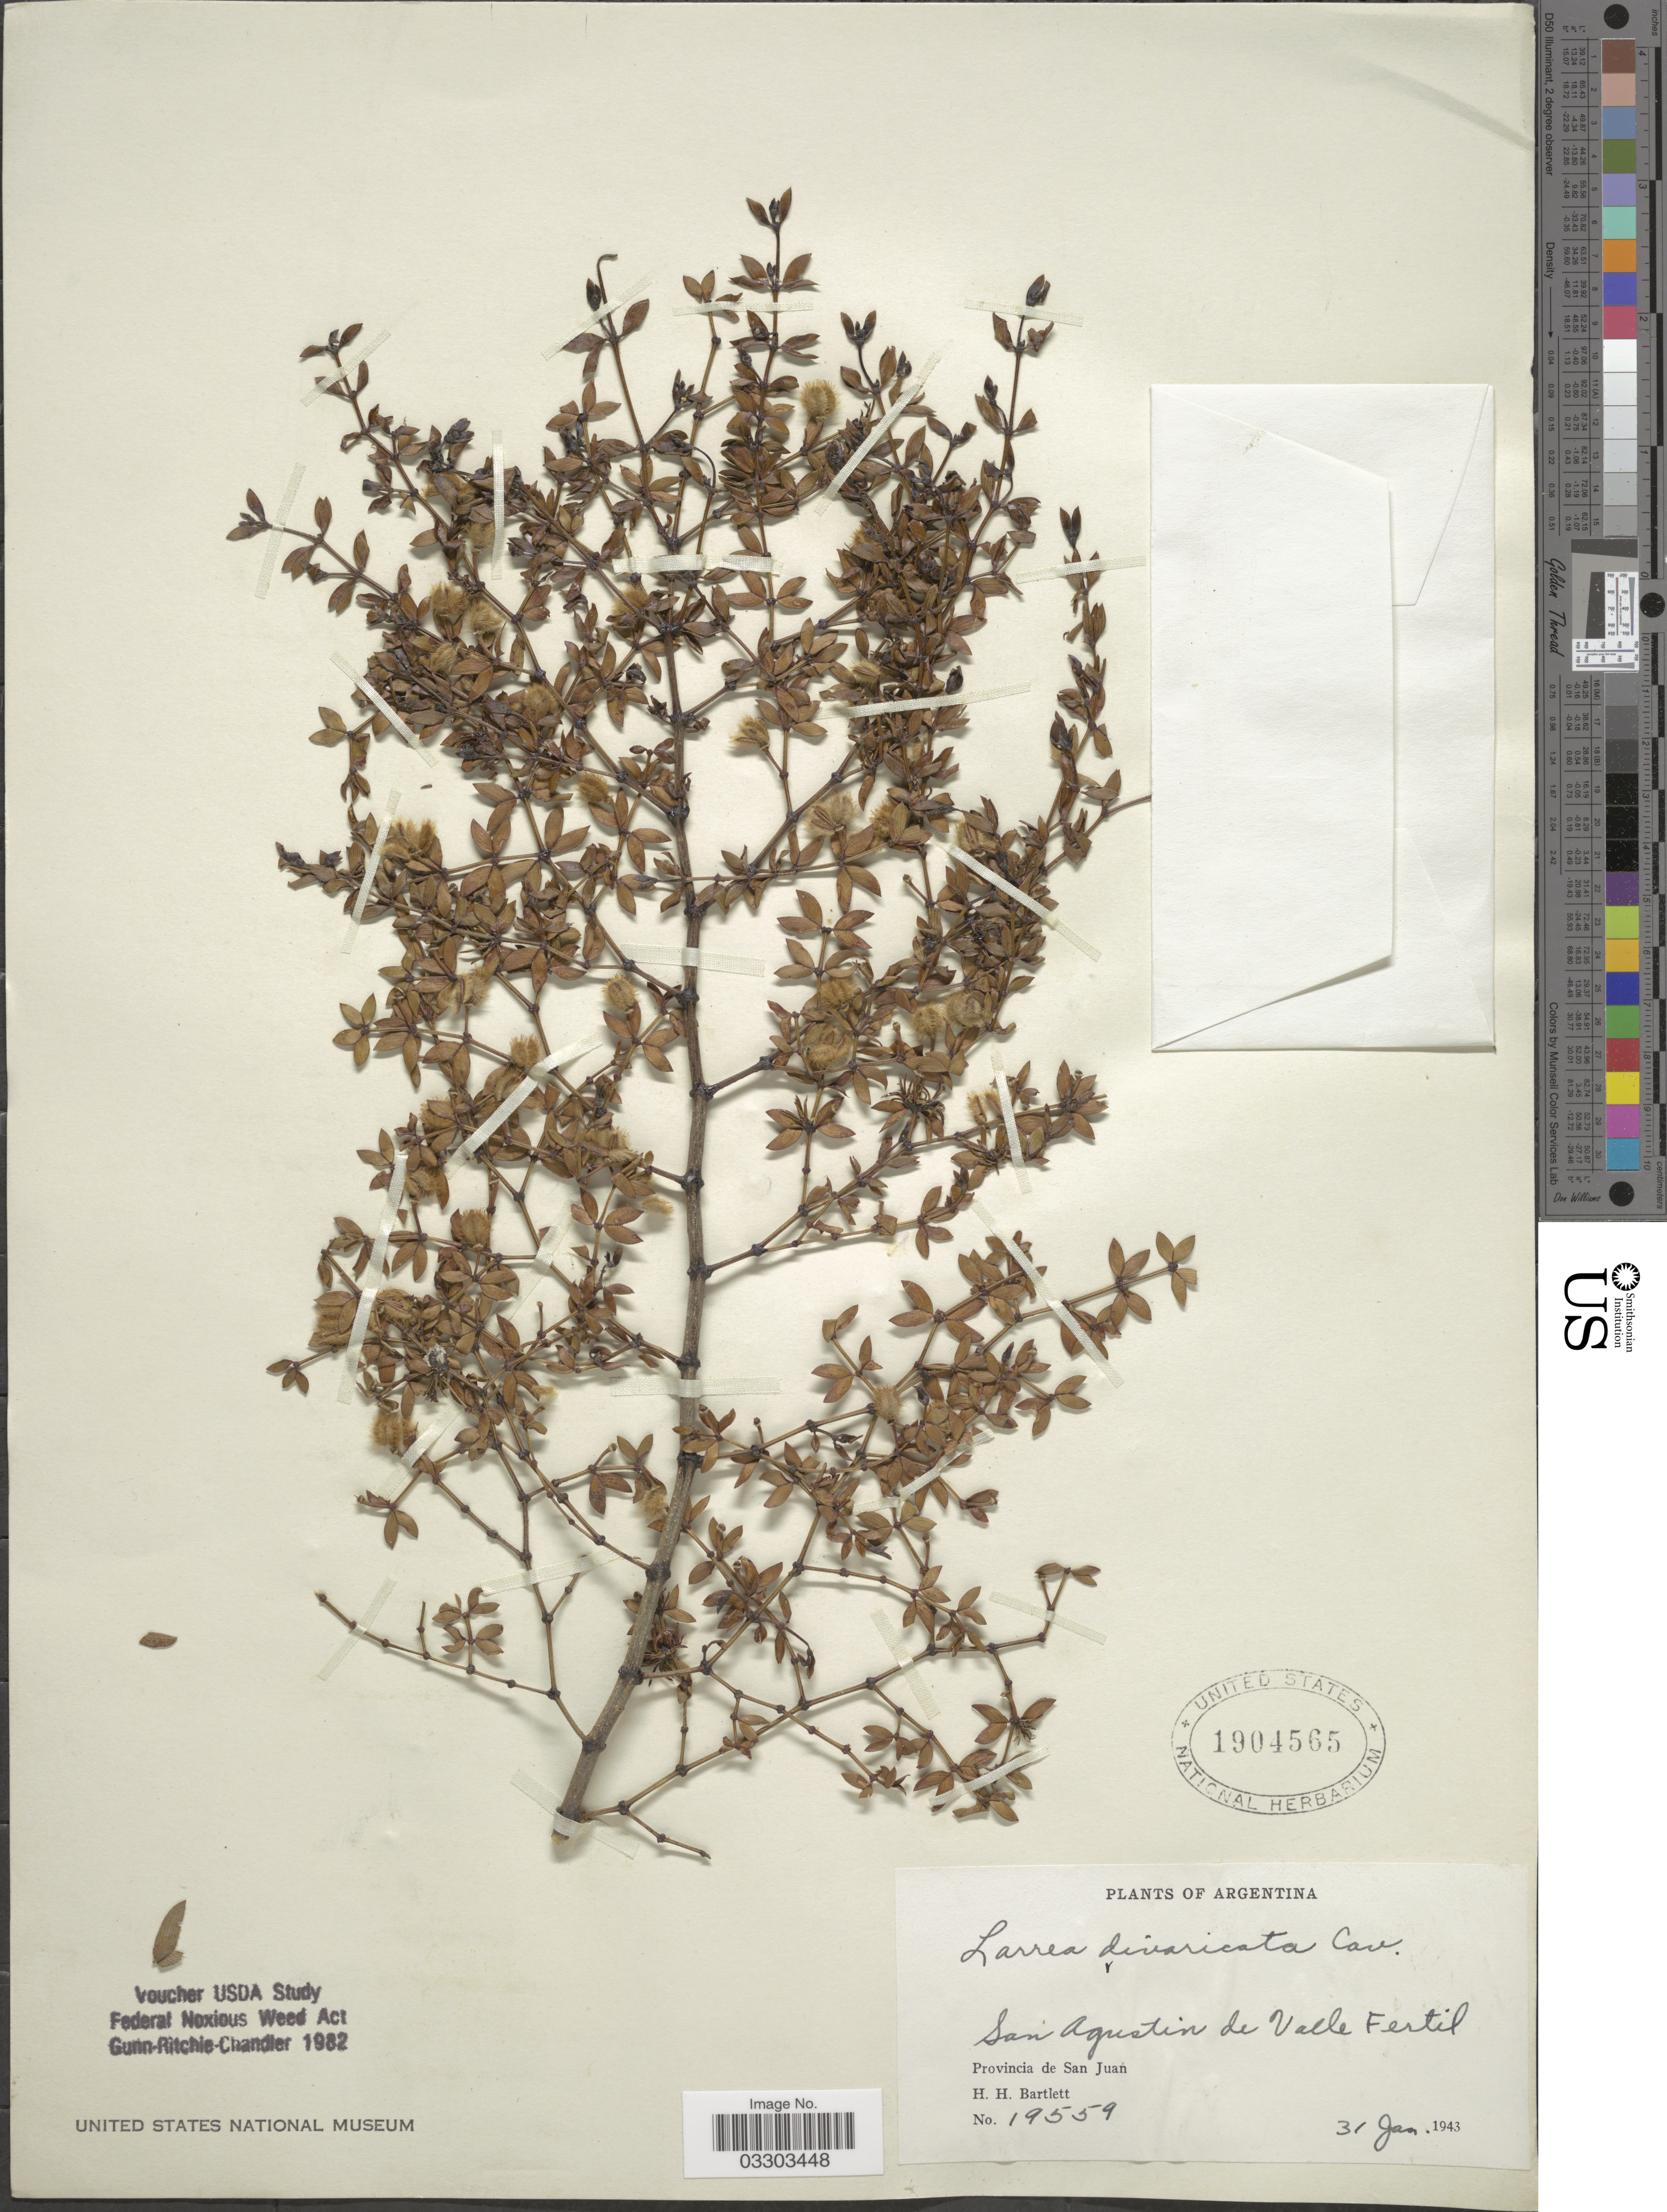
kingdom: Plantae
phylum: Tracheophyta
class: Magnoliopsida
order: Zygophyllales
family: Zygophyllaceae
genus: Larrea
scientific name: Larrea divaricata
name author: Cav.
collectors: H. H. Bartlett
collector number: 19559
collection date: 1943-01-31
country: Argentina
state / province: San Juan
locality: San Agustin de Valle Fertil.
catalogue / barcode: US 1904565